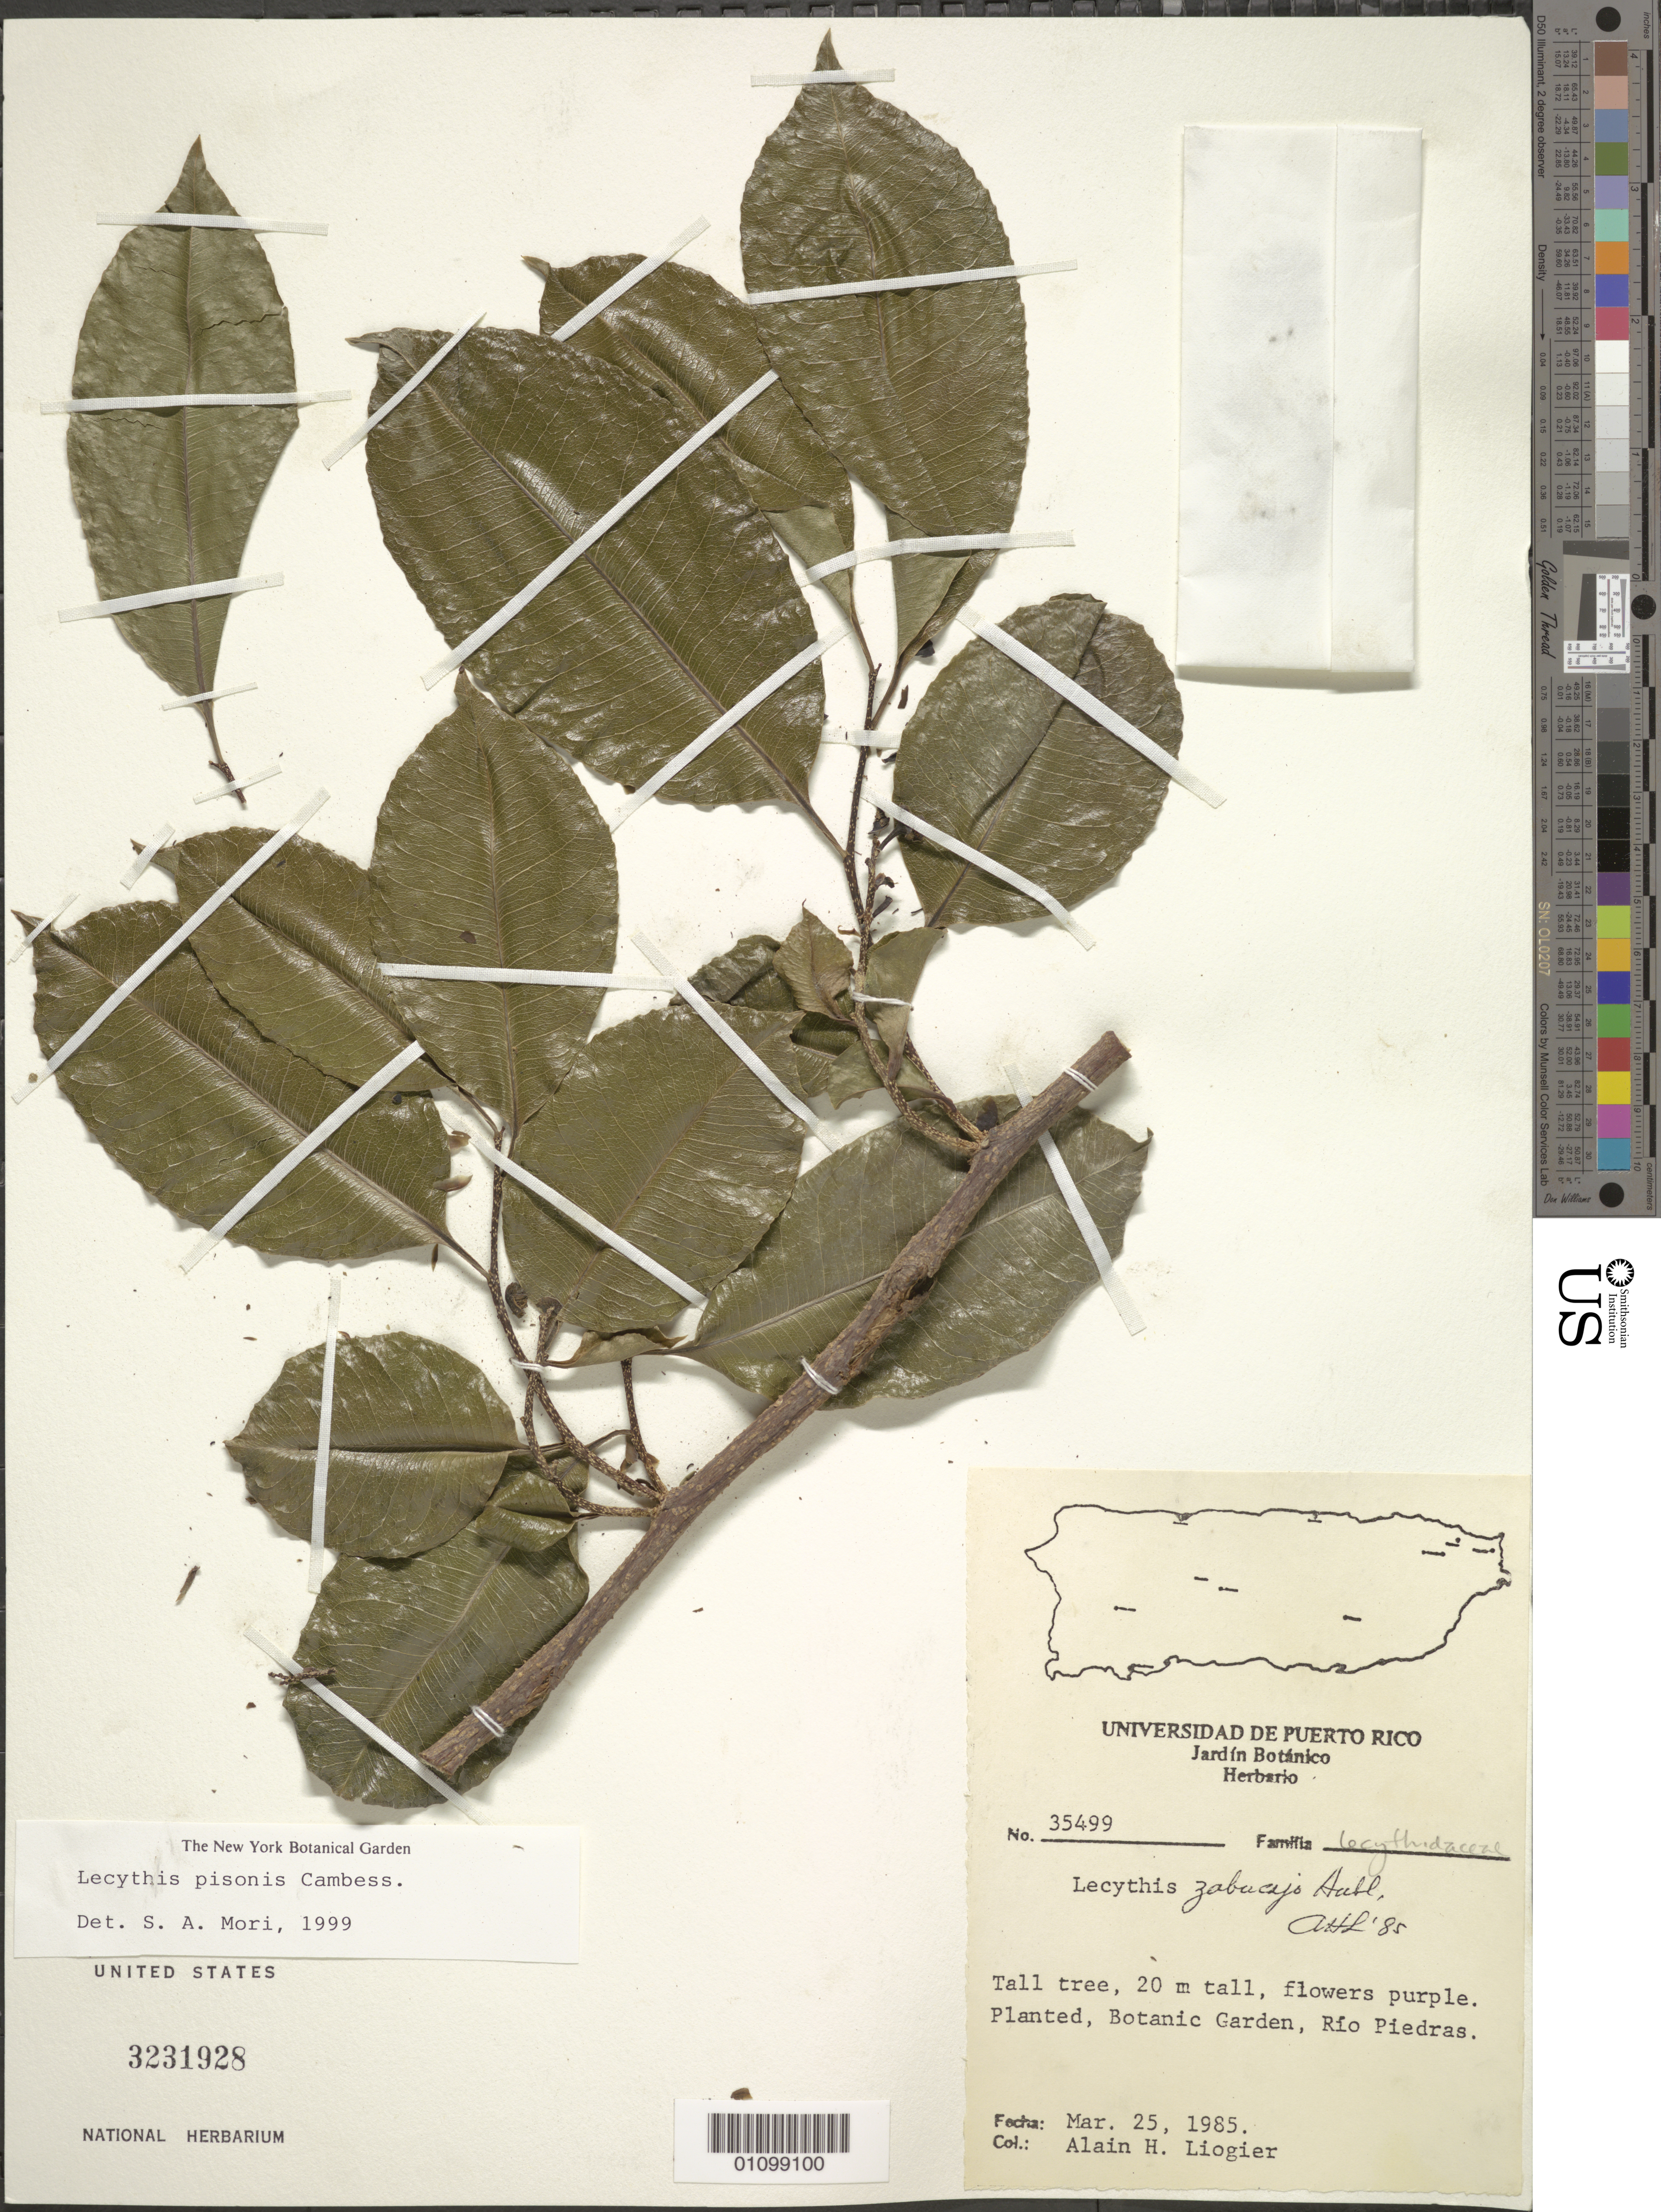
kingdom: Plantae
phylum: Tracheophyta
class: Magnoliopsida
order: Ericales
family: Lecythidaceae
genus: Lecythis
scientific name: Lecythis zabucajo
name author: Aubl.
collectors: A. H. Liogier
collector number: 35499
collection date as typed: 25 Mar 1985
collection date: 1985-03-25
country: Puerto Rico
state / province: San Juan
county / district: Río Piedras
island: Puerto Rico I.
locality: Planted, Botanic Garden, Rio Piedras.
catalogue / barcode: US 3231928